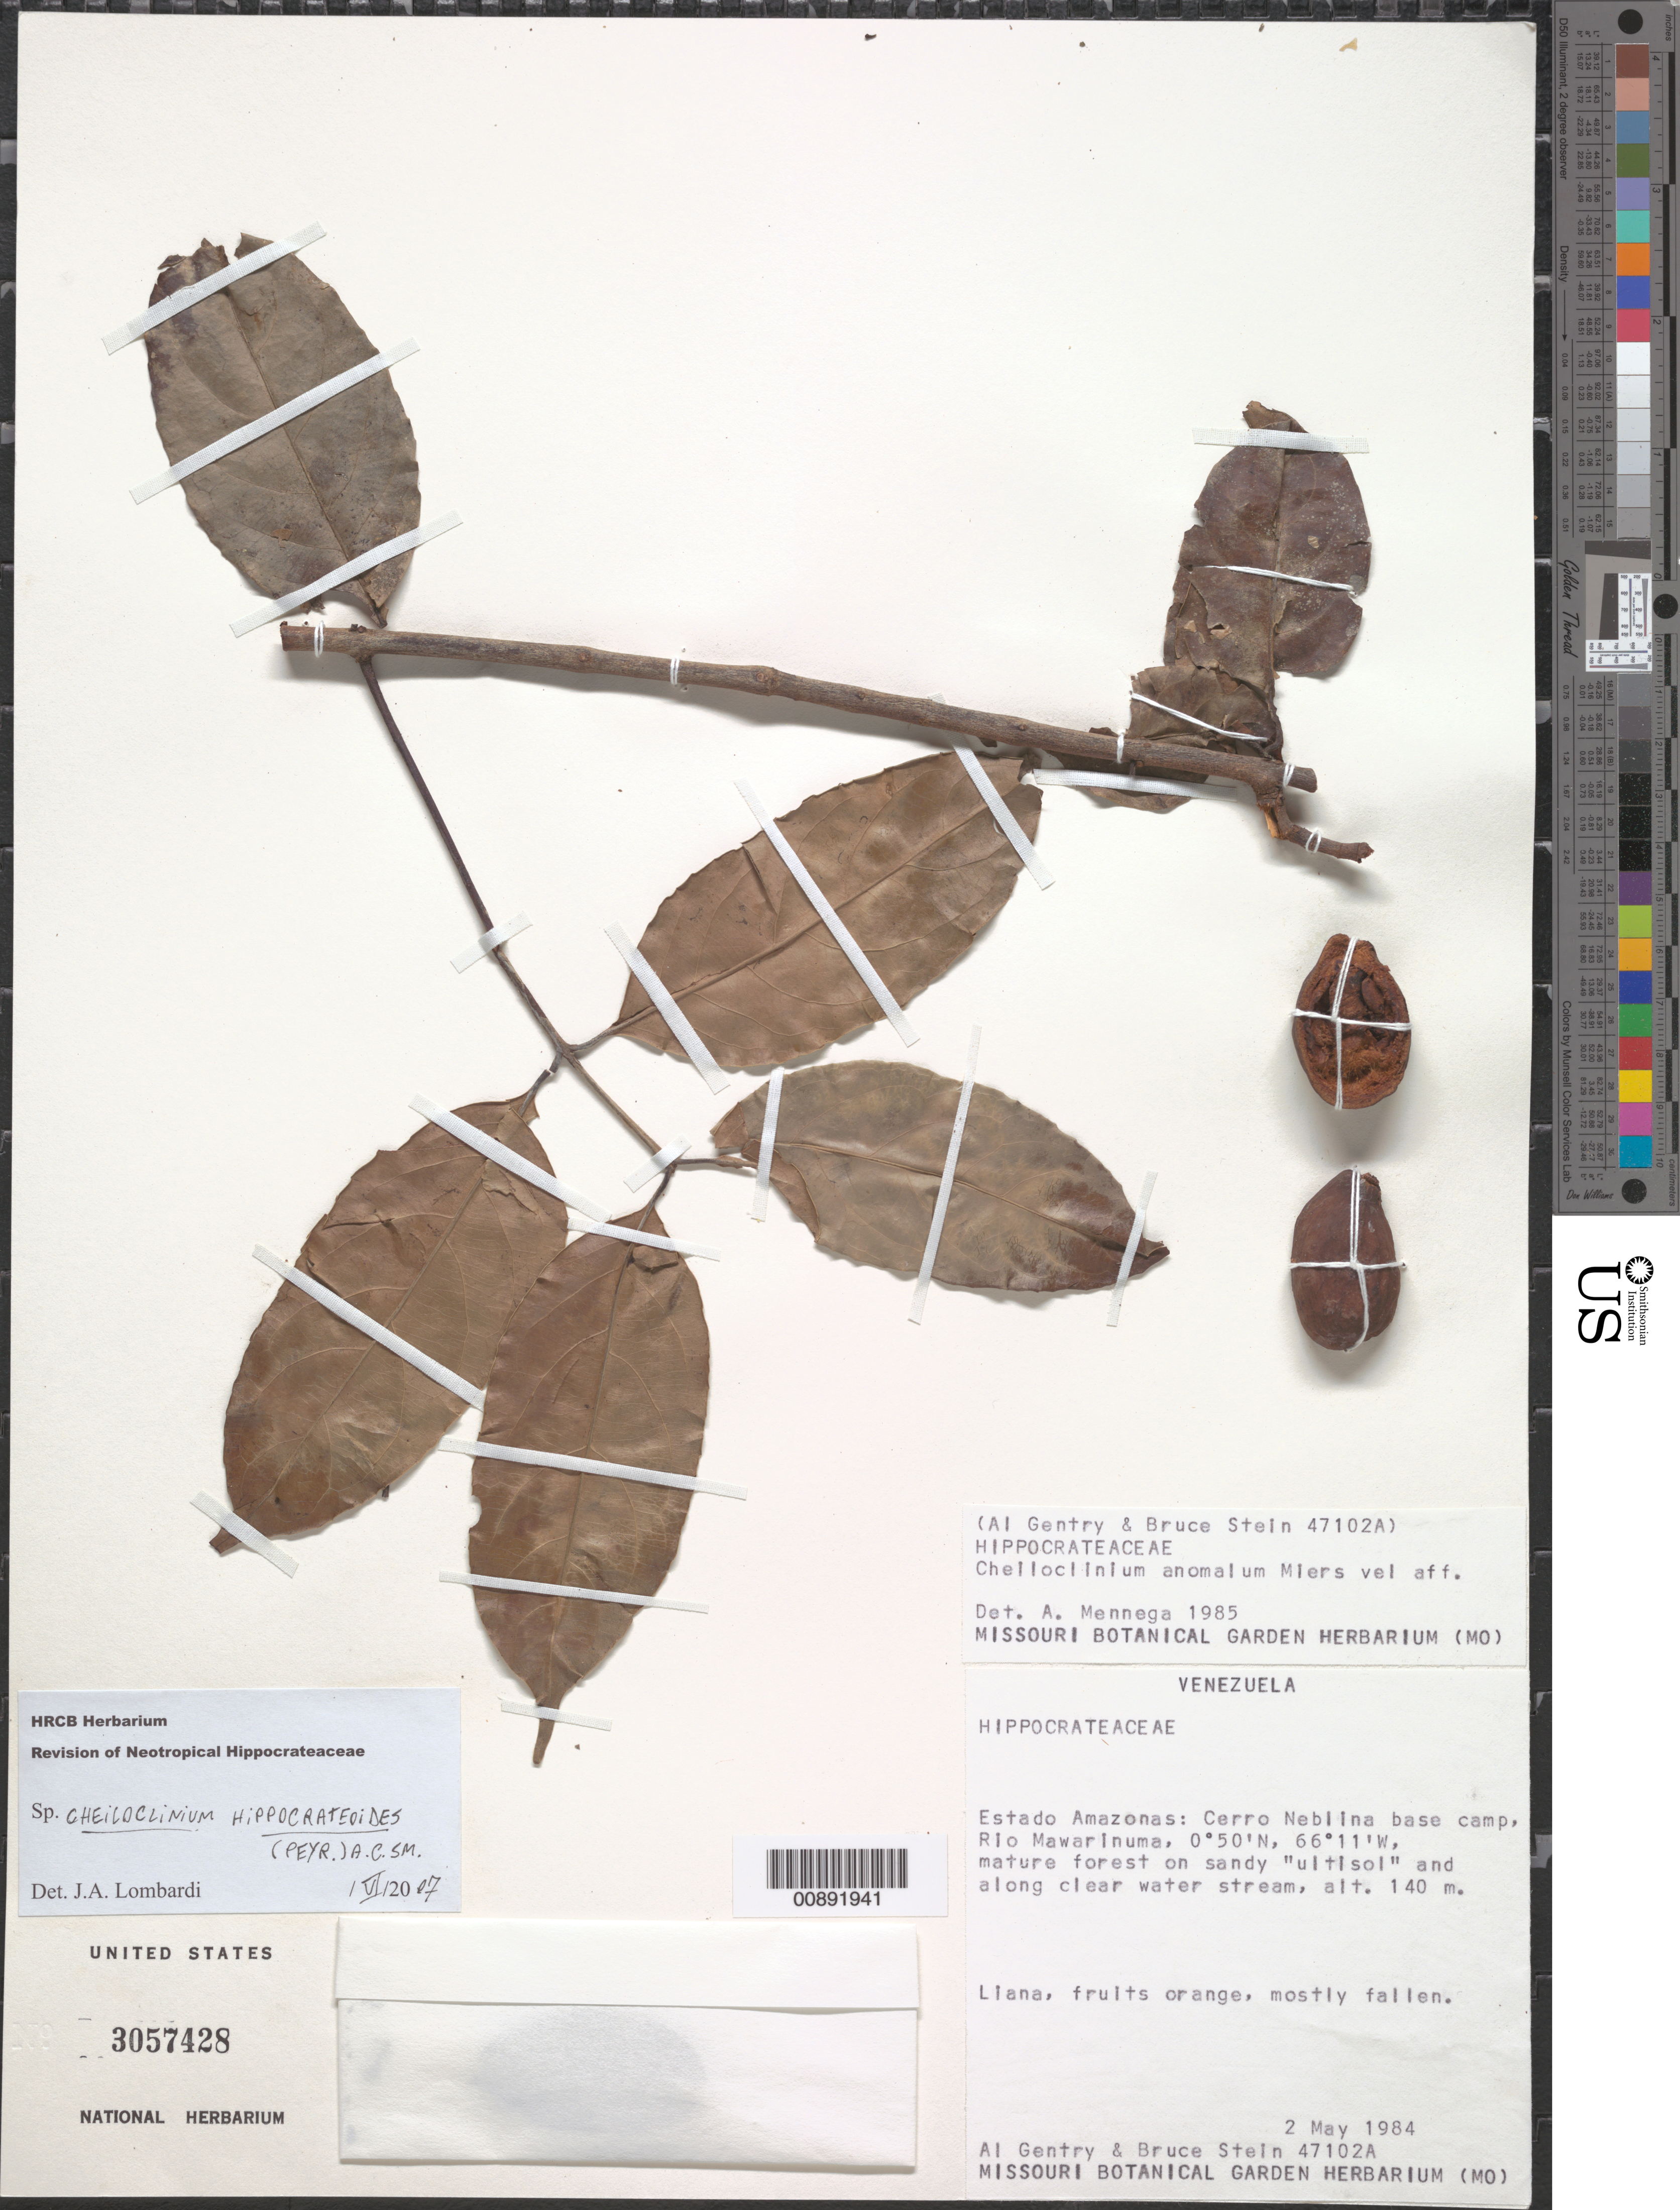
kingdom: Plantae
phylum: Tracheophyta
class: Magnoliopsida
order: Celastrales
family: Celastraceae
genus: Cheiloclinium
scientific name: Cheiloclinium hippocrateoides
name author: (Peyr.) A.C. Sm.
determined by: Lombardi, Julio A.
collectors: A. H. Gentry & B. Stein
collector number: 47102 A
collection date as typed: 2-May-84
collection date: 1984-05-02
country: Venezuela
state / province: Amazonas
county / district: Río Negro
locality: Cerro de La Neblina, base camp along Río Mawarinuma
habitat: Mature forest on sandy "ultisol" and along clear water stream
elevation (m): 140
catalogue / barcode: US 3057428